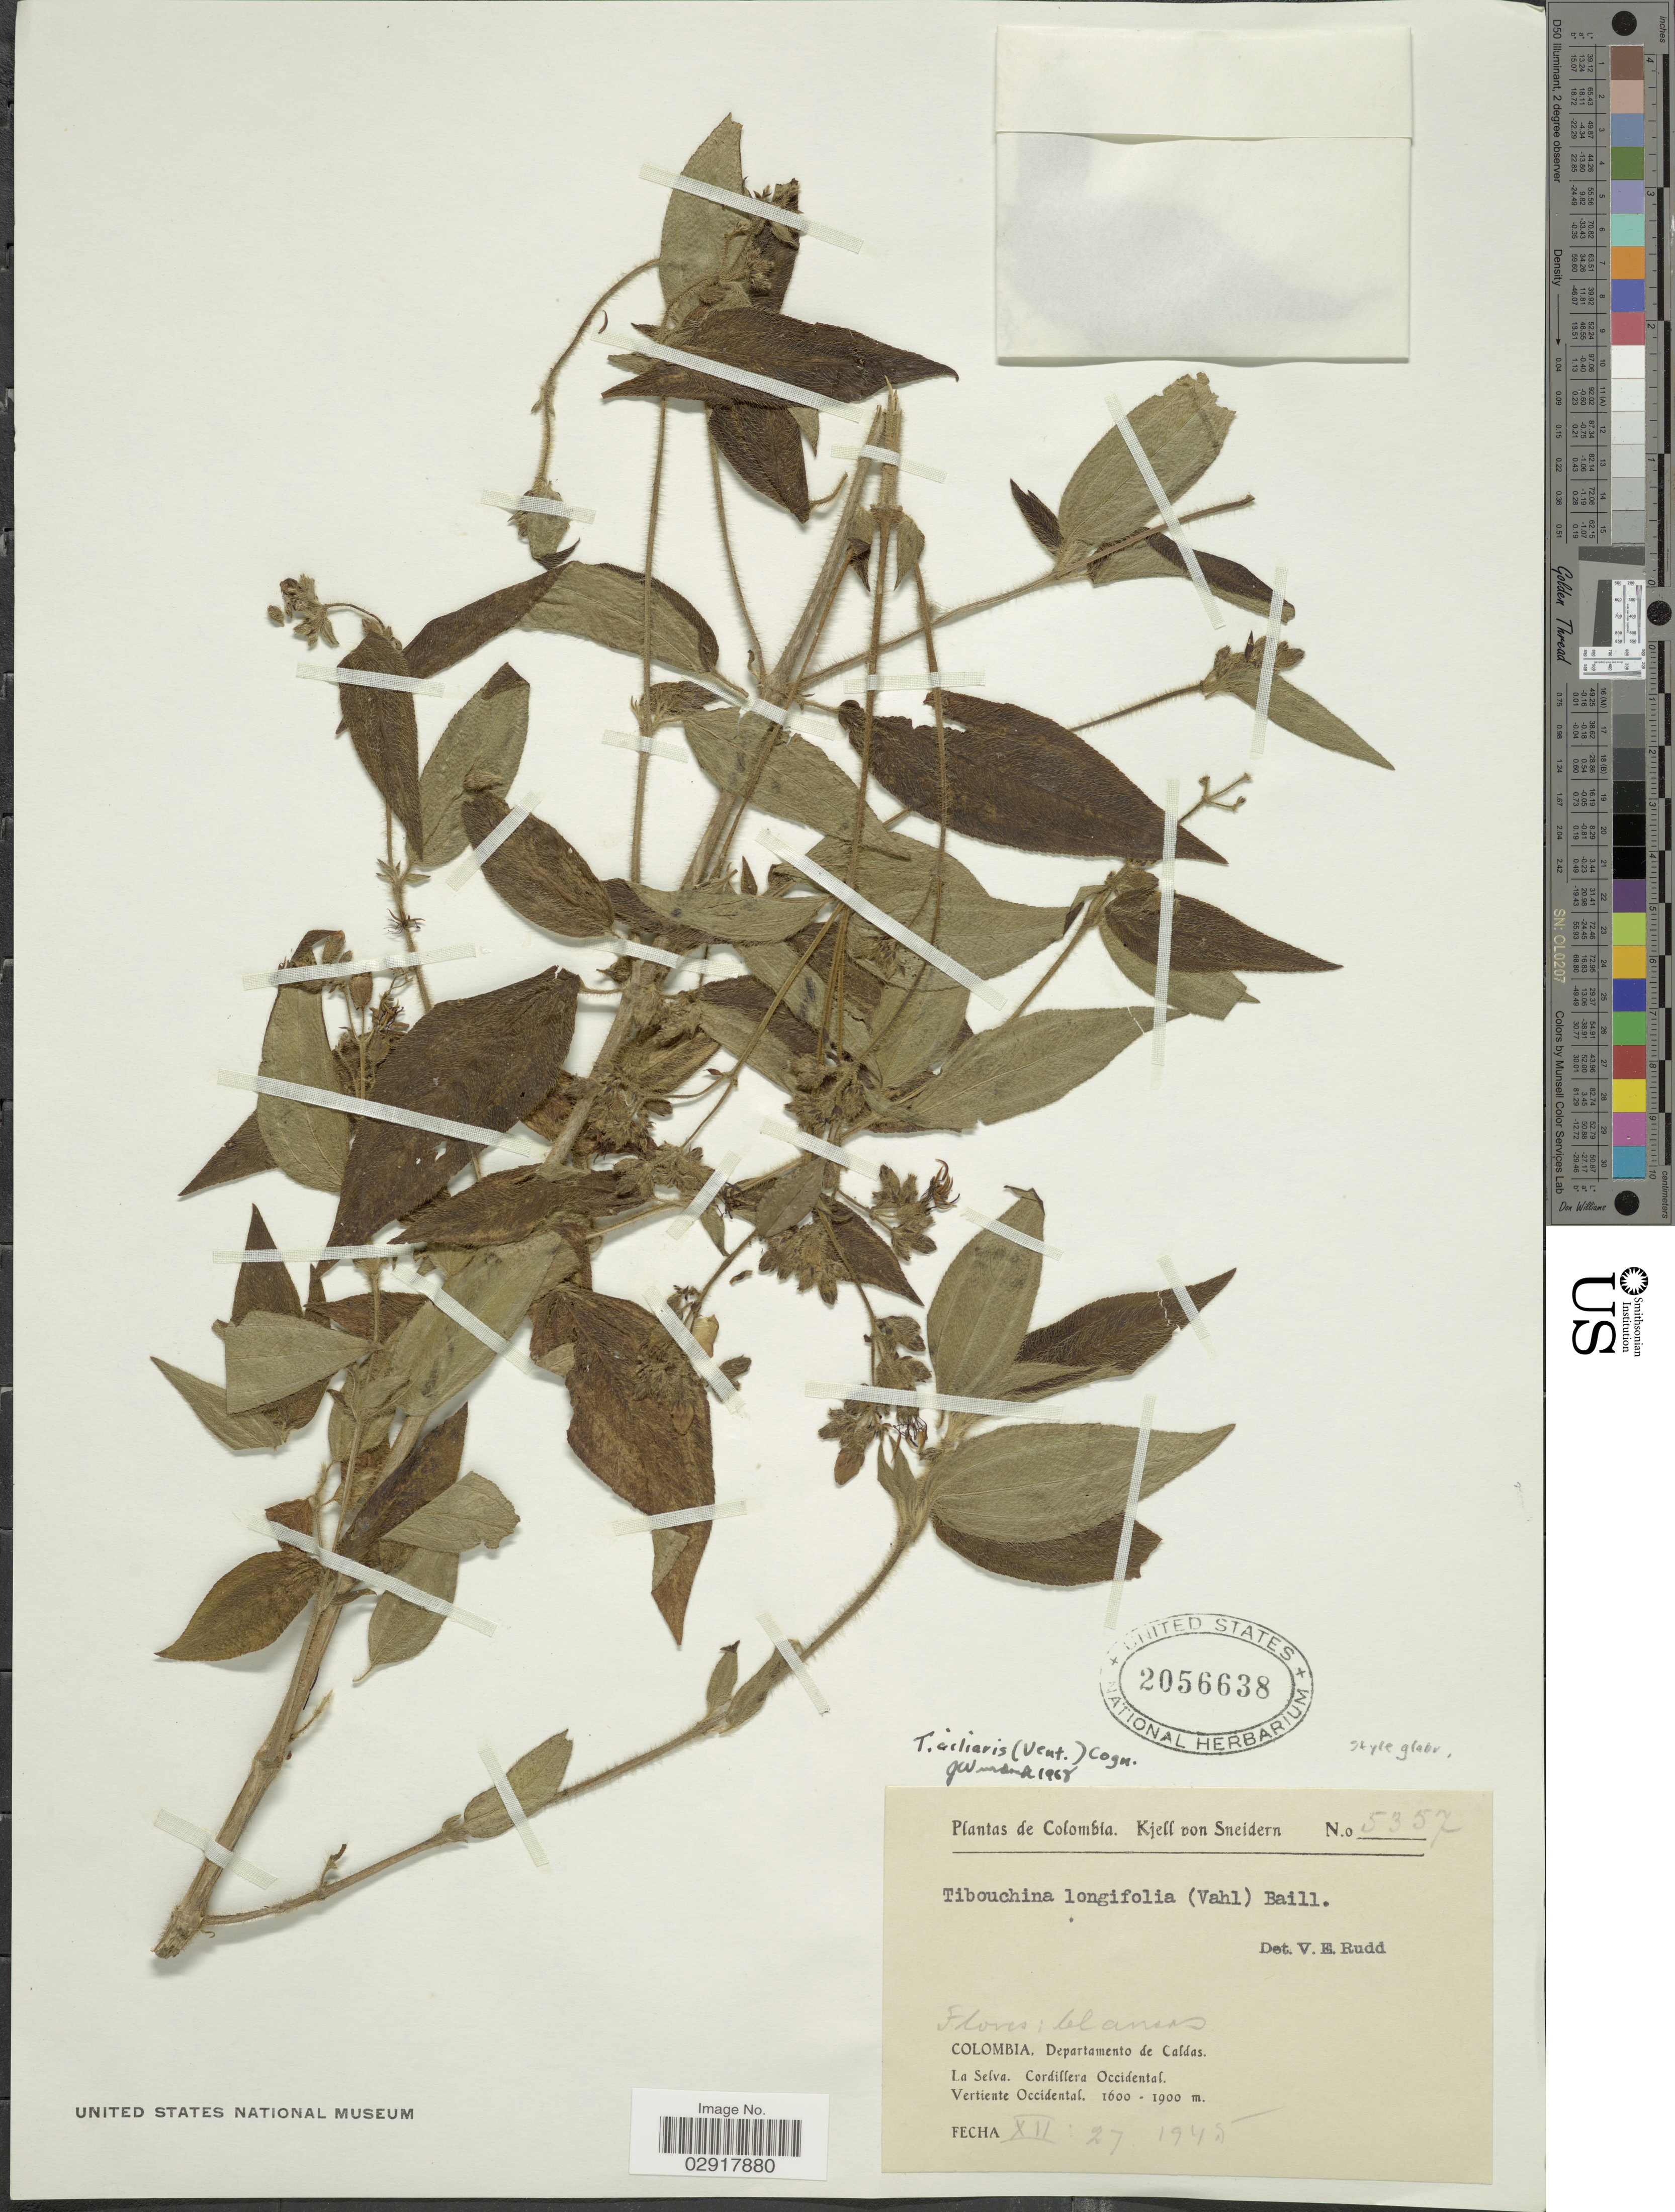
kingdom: Plantae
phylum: Tracheophyta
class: Magnoliopsida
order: Myrtales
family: Melastomataceae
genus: Chaetogastra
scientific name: Chaetogastra ciliaris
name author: (Vent.) DC.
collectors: K. von Sneidern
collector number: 5357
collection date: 1945-12-27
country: Colombia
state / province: Caldas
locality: Departamento de Caldas. La Selva. Cordillera Occidental. Vertiente Occidental.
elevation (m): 1600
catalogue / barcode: US 2056638